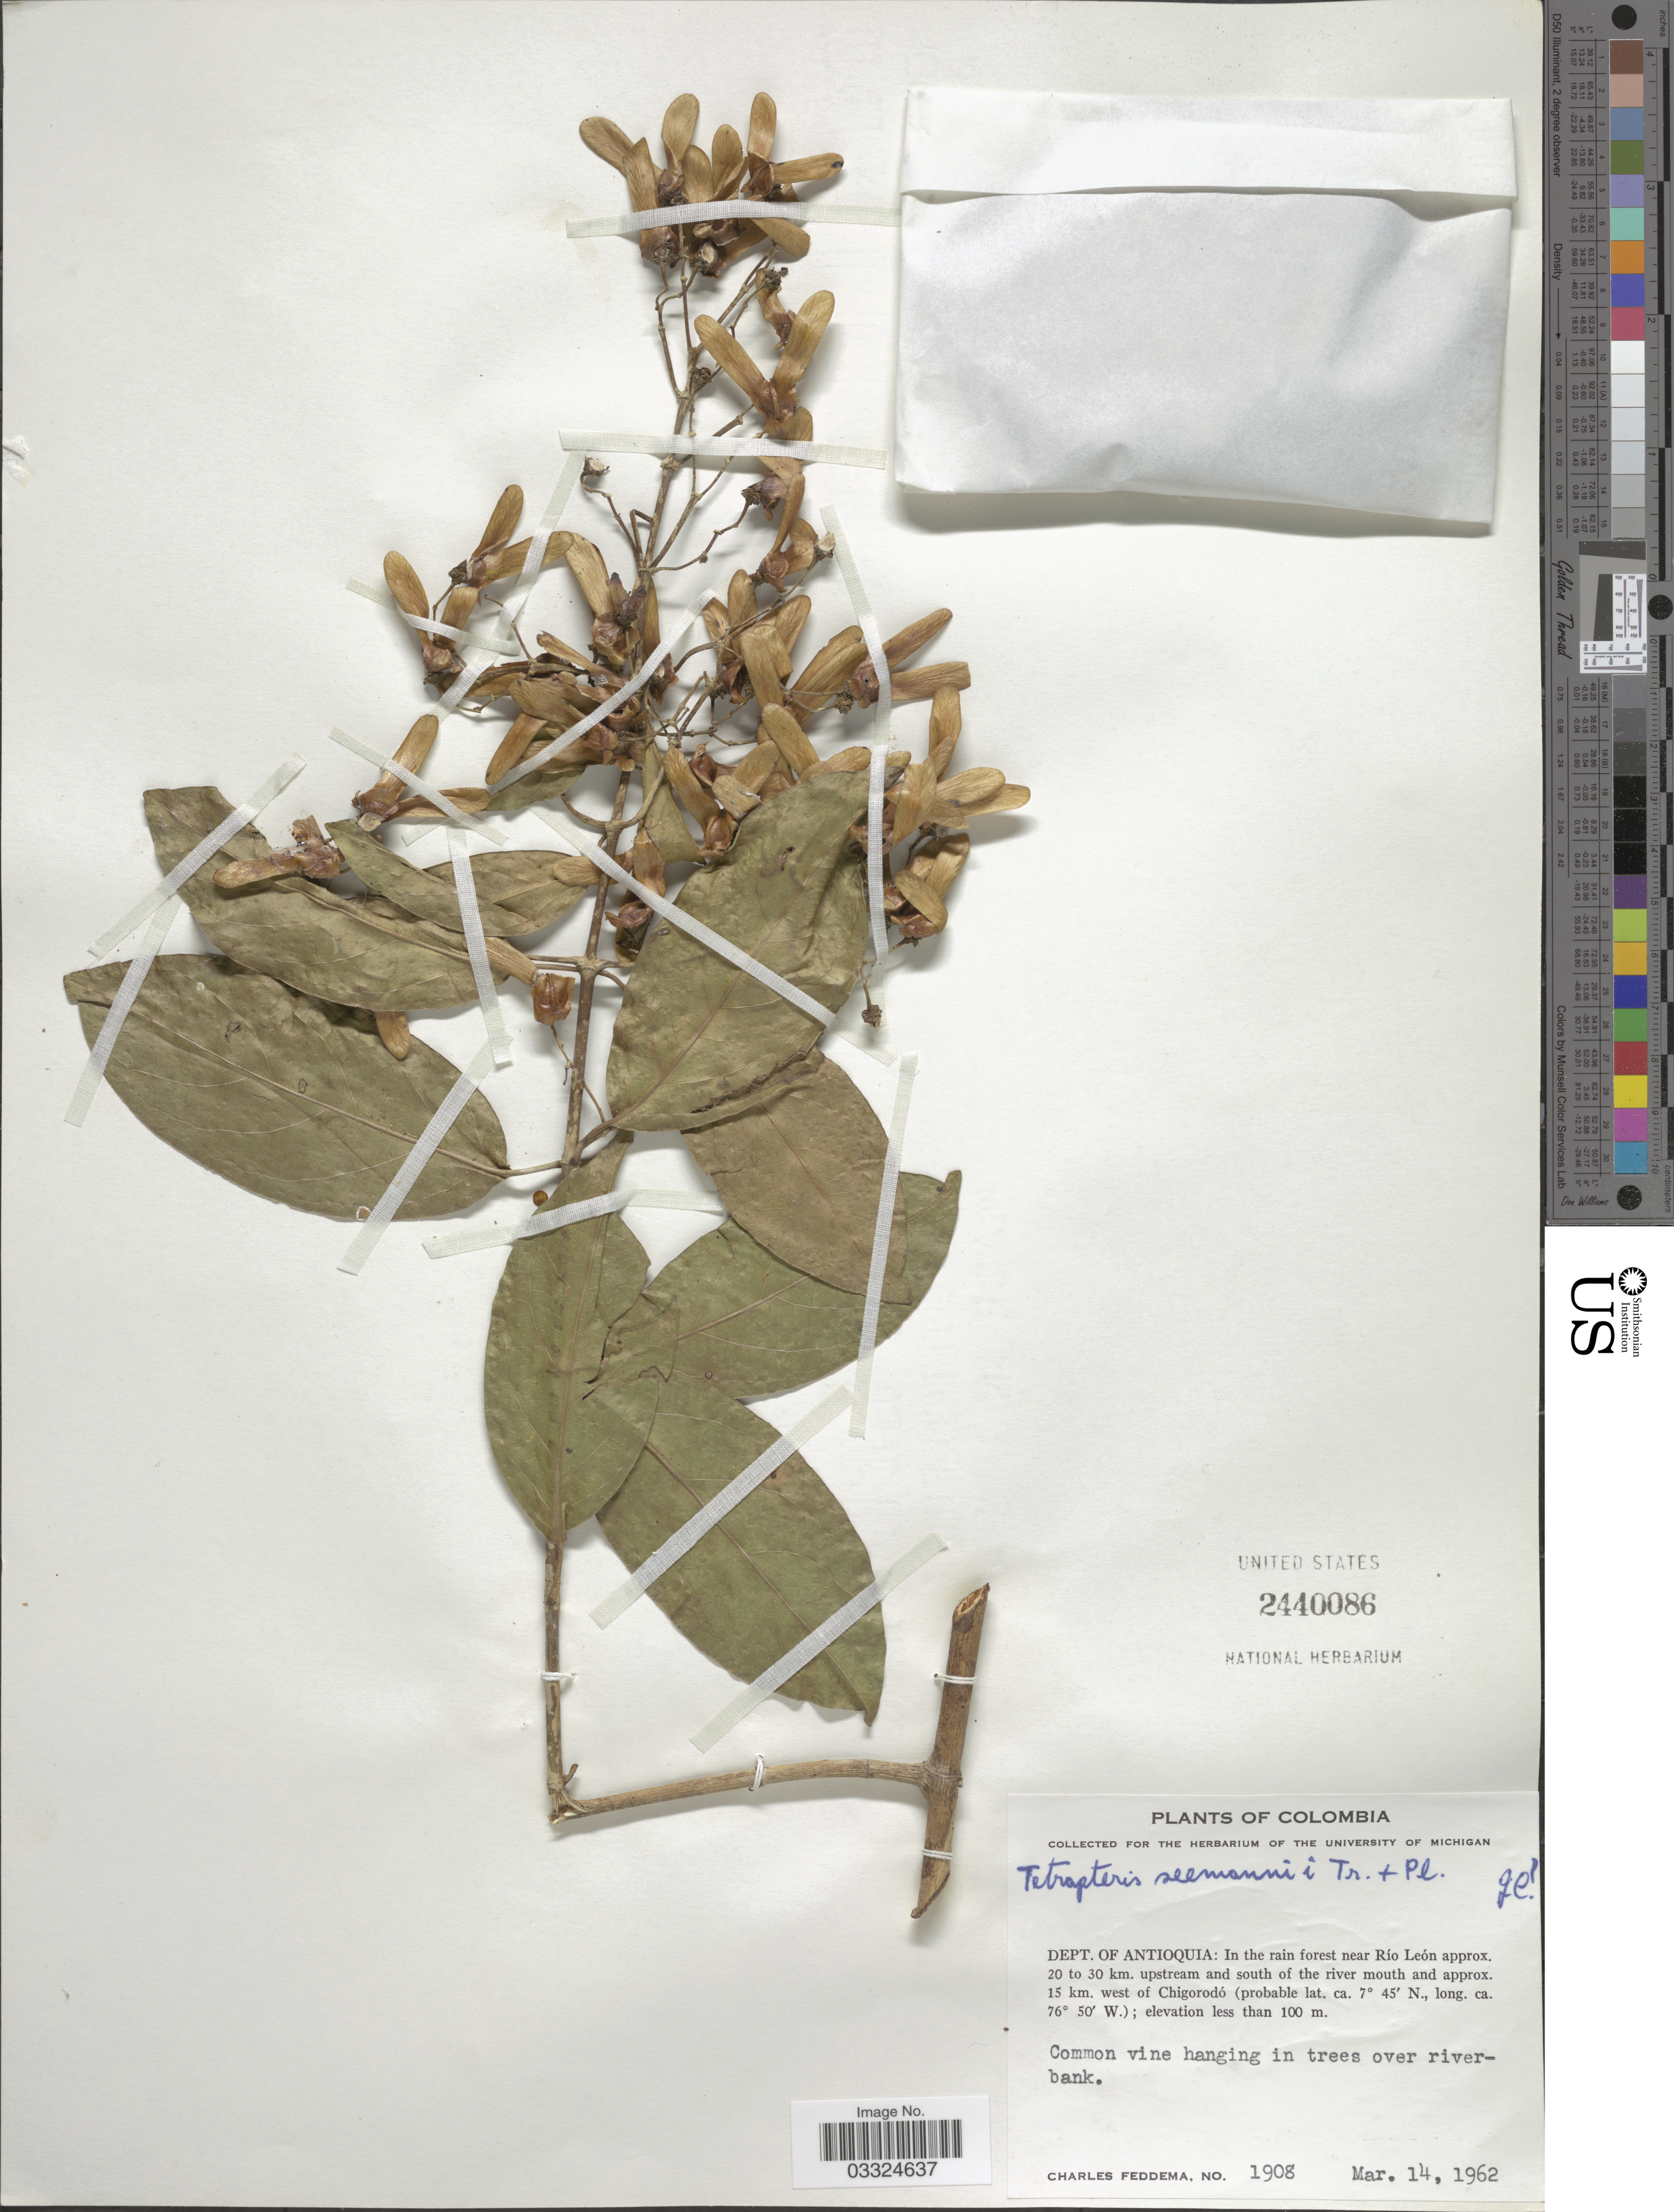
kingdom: Plantae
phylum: Tracheophyta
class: Magnoliopsida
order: Malpighiales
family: Malpighiaceae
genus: Tetrapterys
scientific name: Tetrapterys seemannii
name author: Triana & Planch.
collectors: C. Feddema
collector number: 1908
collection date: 1962-03-14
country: Colombia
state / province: Antioquia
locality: Dept. of Antioquia: In the rain forest near Río León approx. 20 to 30 km. upstream and south of the river mouth and approx. 15 km. west of Chigorodó.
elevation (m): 100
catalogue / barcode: US 2440086